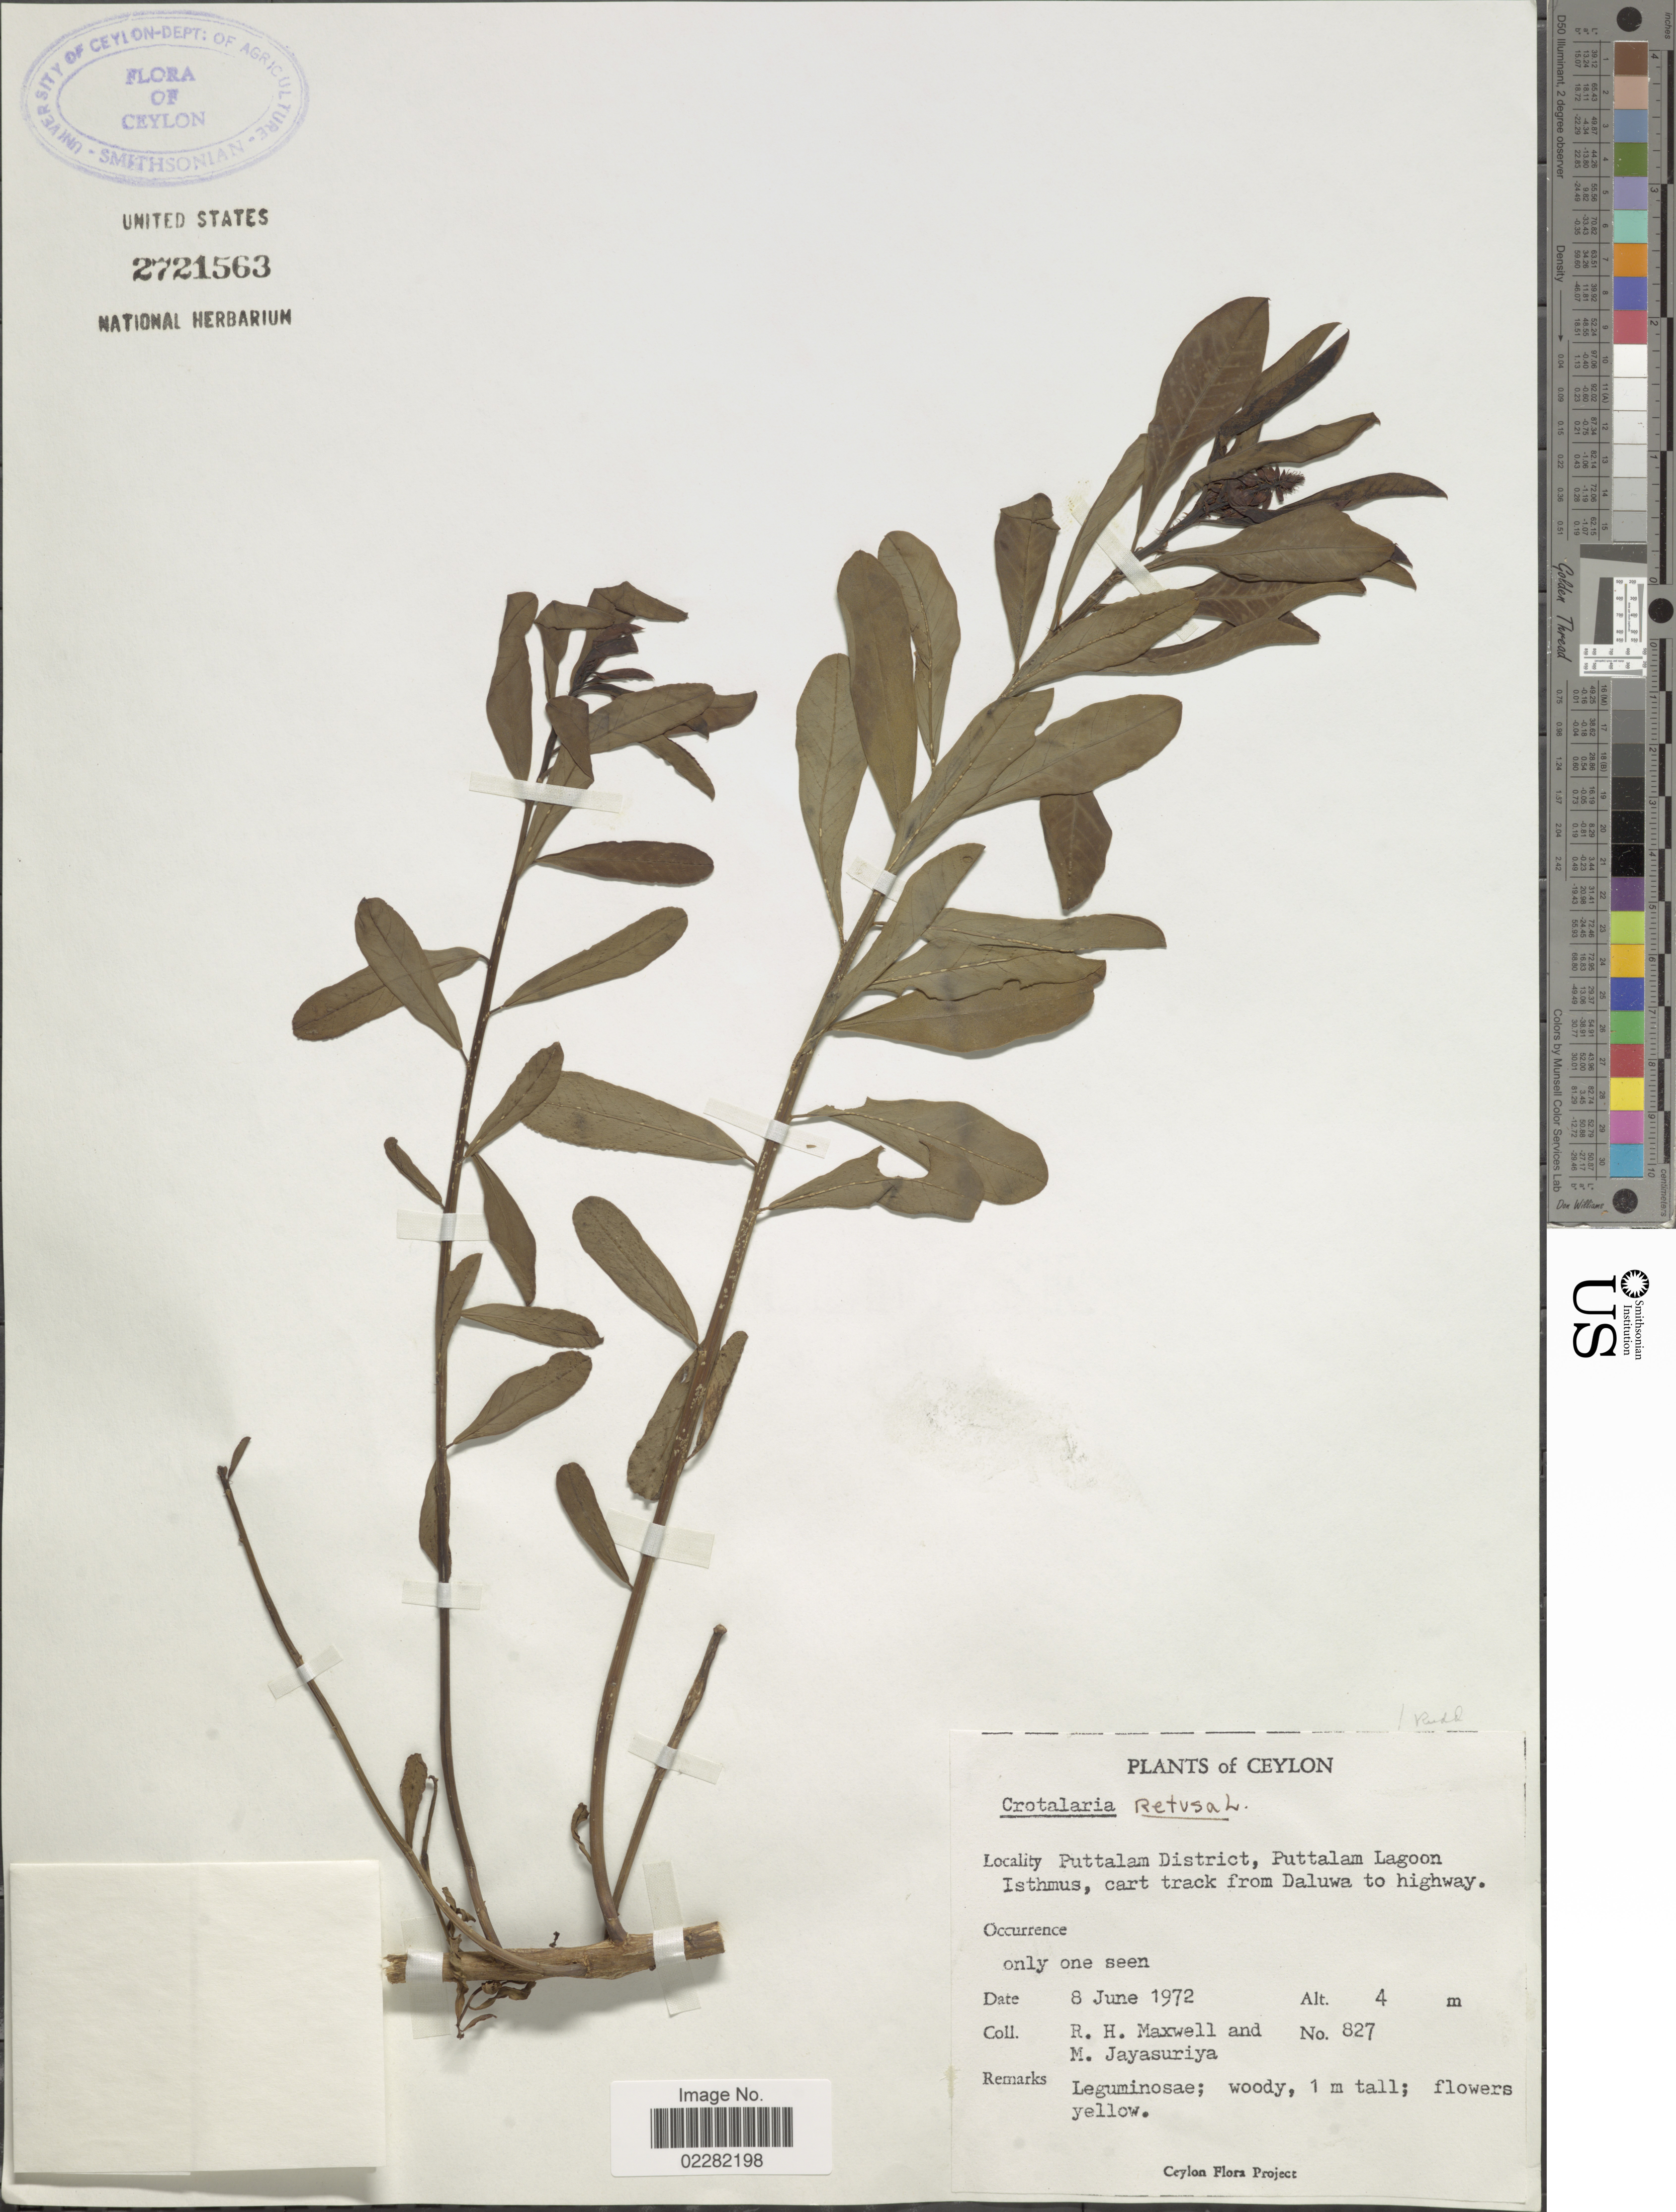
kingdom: Plantae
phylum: Tracheophyta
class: Magnoliopsida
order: Fabales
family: Fabaceae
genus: Crotalaria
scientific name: Crotalaria retusa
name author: L.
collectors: R. Maxwell & M. Jayasuriya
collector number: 827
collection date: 1972-06-08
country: Sri Lanka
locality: Ceylon, Puttalam District, Puttalam Lagoon Isthmus, cart track from Daluwa to highway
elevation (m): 4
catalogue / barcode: US 2721563